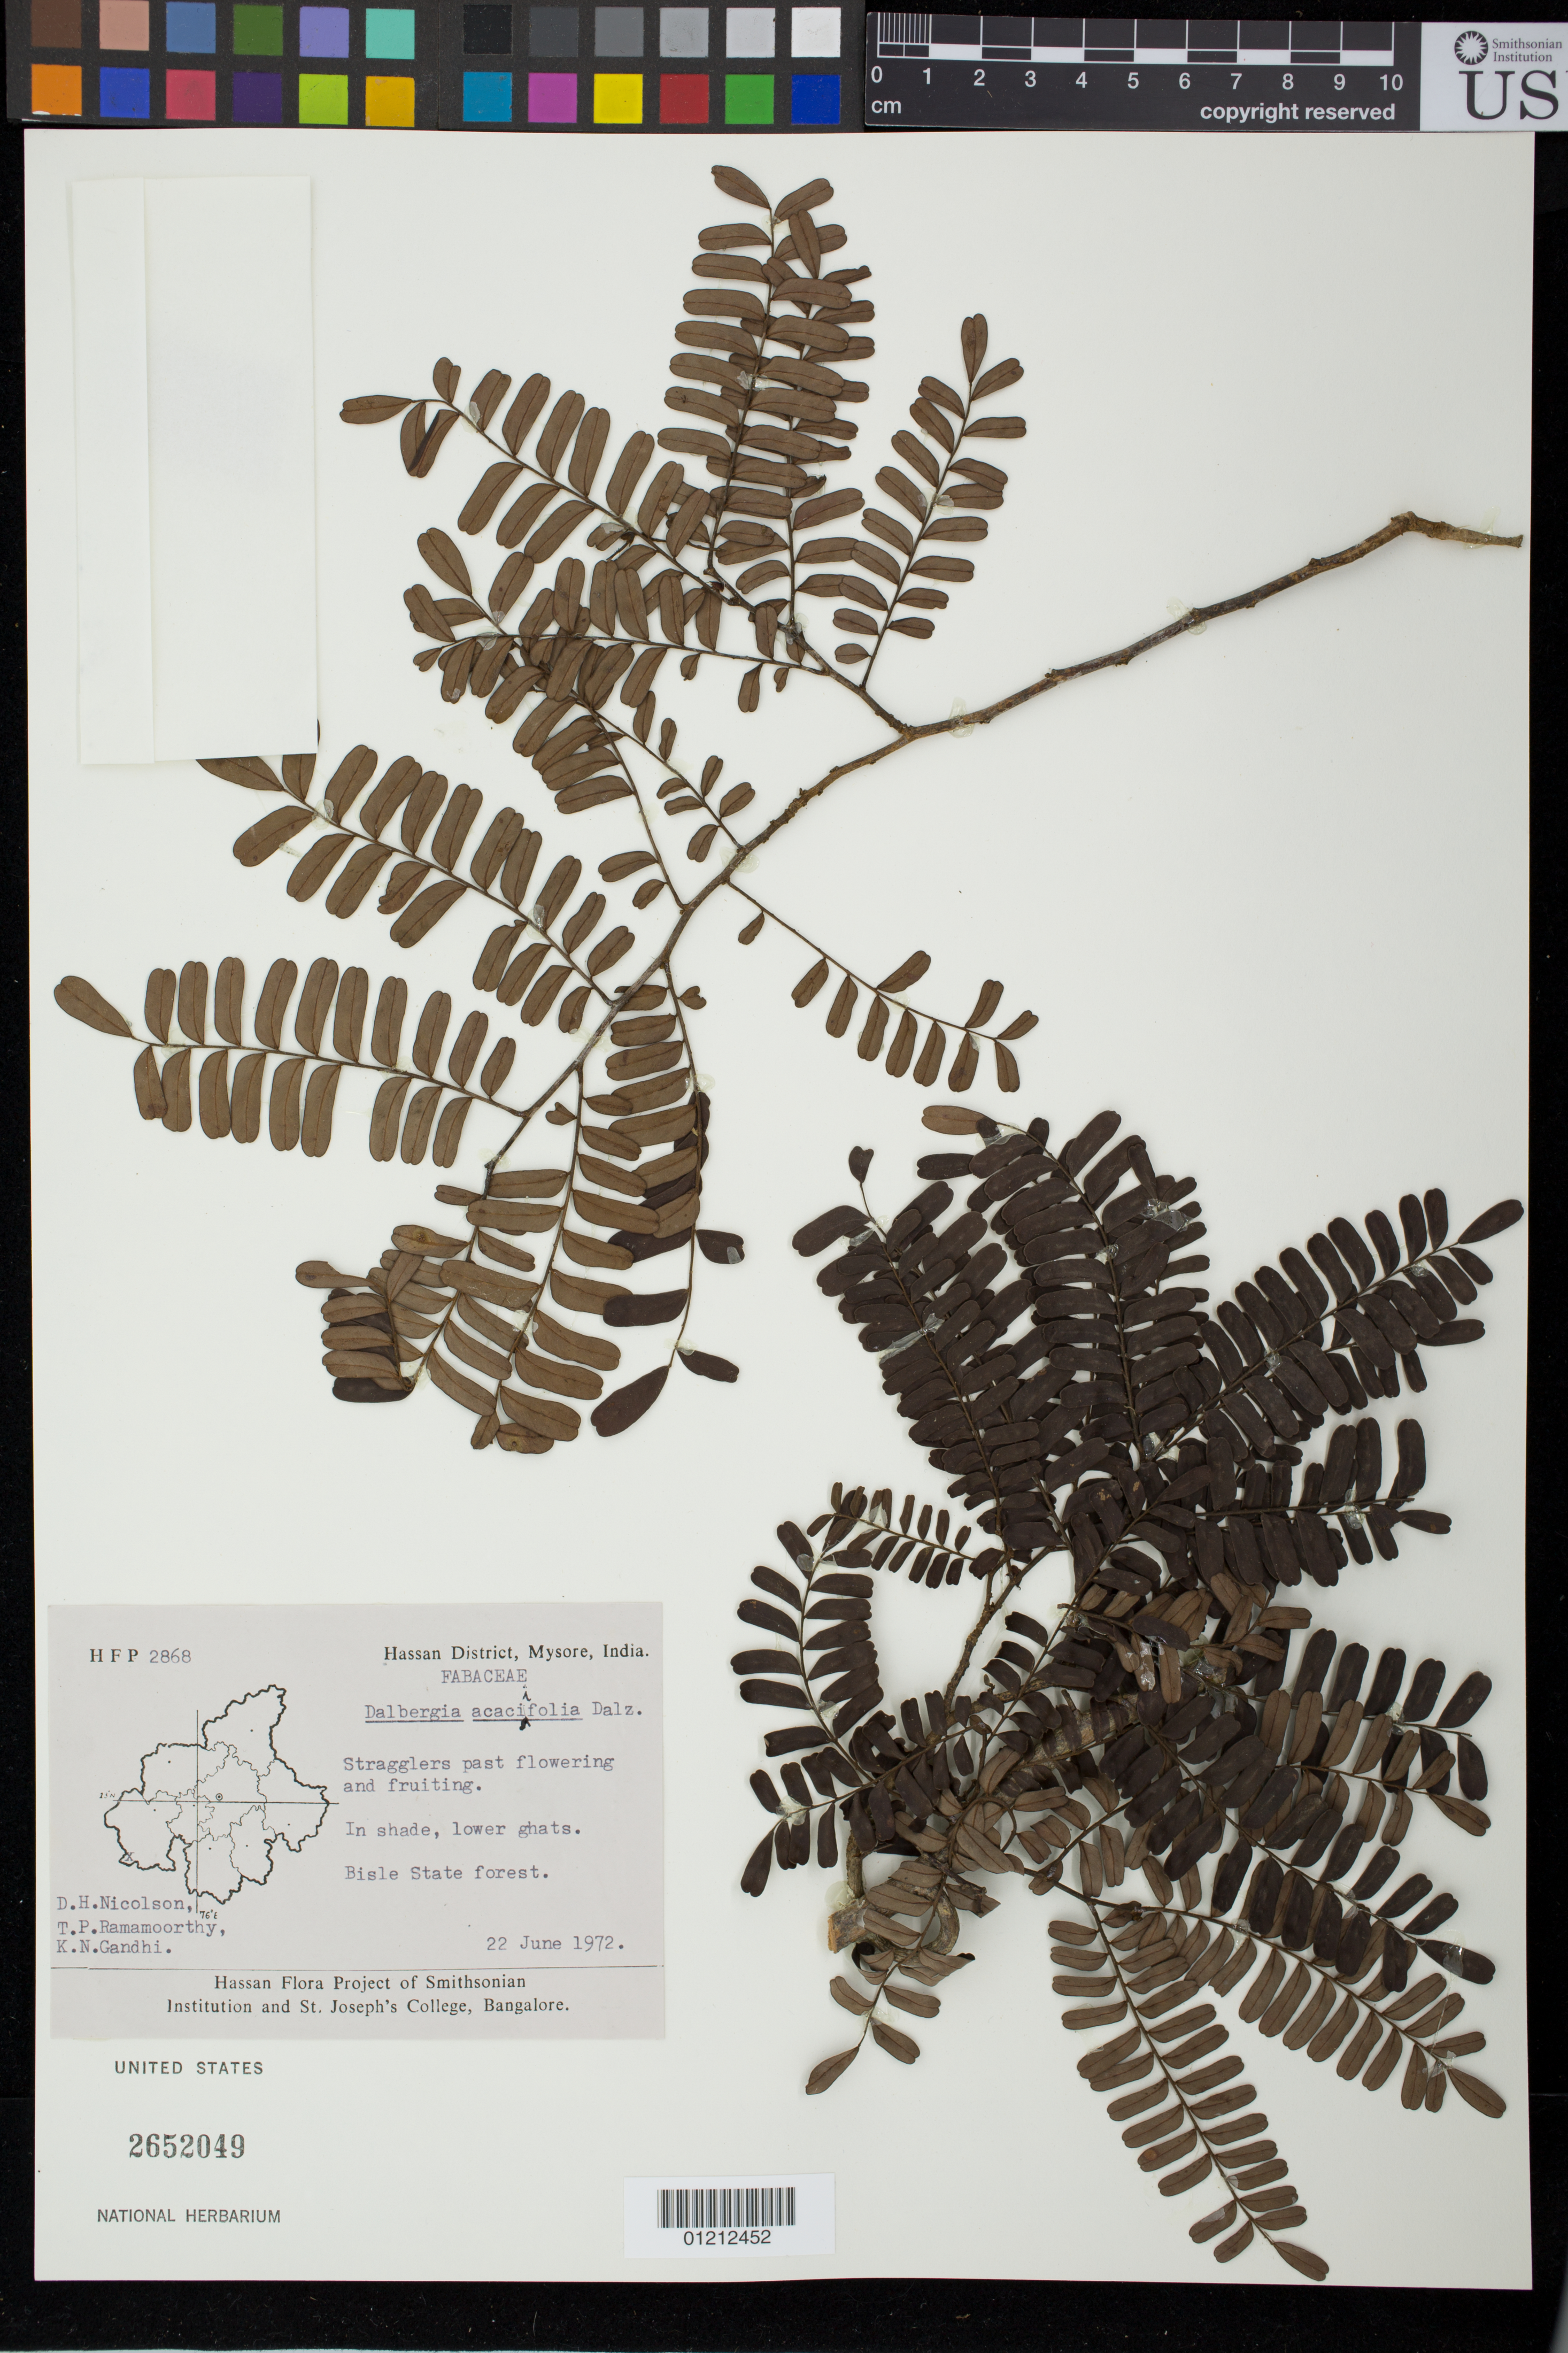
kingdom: Plantae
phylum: Tracheophyta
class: Magnoliopsida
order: Fabales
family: Fabaceae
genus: Dalbergia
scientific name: Dalbergia acaciifolia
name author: Dalzell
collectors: D. H. Nicolson, T. P. Ramamoorthy & K. N. Gandhi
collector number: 2868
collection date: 1972-06-22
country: India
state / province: Karnataka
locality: Hassan district. Bisle State Forest, lower ghats. Mysore.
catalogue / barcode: US 2652049